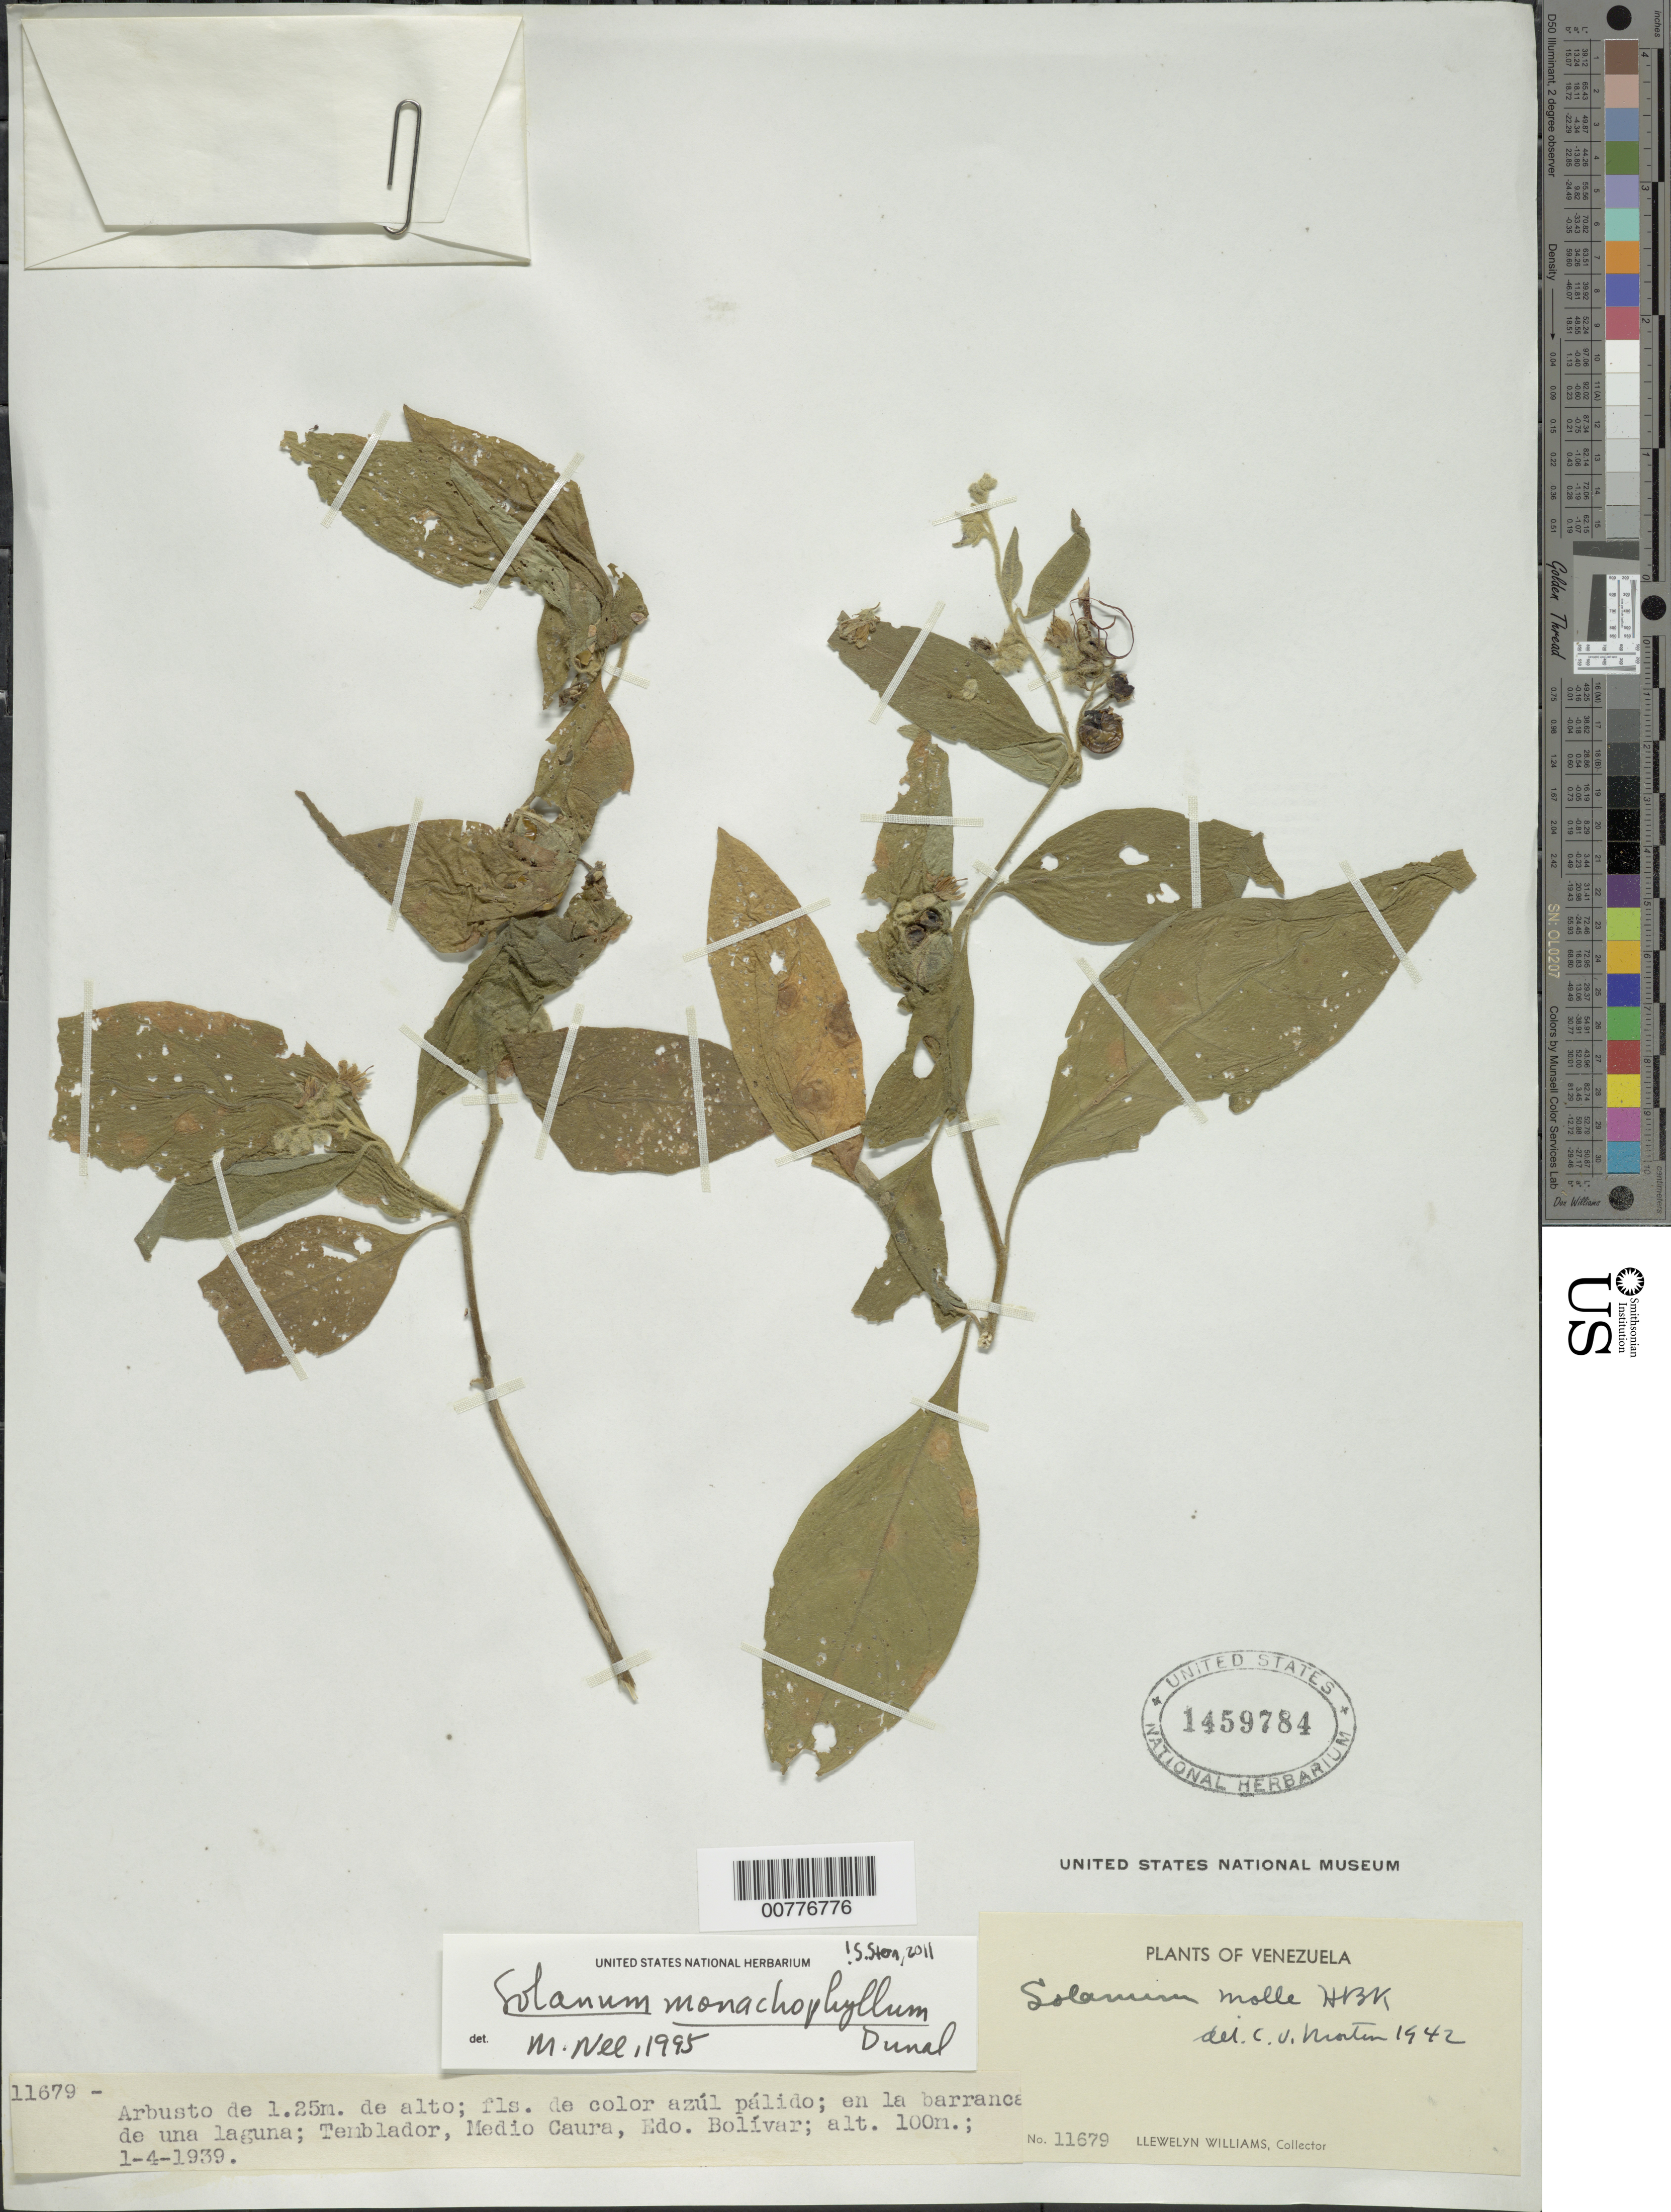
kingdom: Plantae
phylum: Tracheophyta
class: Magnoliopsida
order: Solanales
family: Solanaceae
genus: Solanum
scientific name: Solanum monachophyllum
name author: Dunal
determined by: Nee, Michael H.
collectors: L. Williams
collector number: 11679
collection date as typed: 4 Apr 1939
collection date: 1939-04-04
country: Venezuela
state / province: Bolívar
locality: Temblador, Medio Caura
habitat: En la barranca de una laguna.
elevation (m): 100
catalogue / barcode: US 1459784